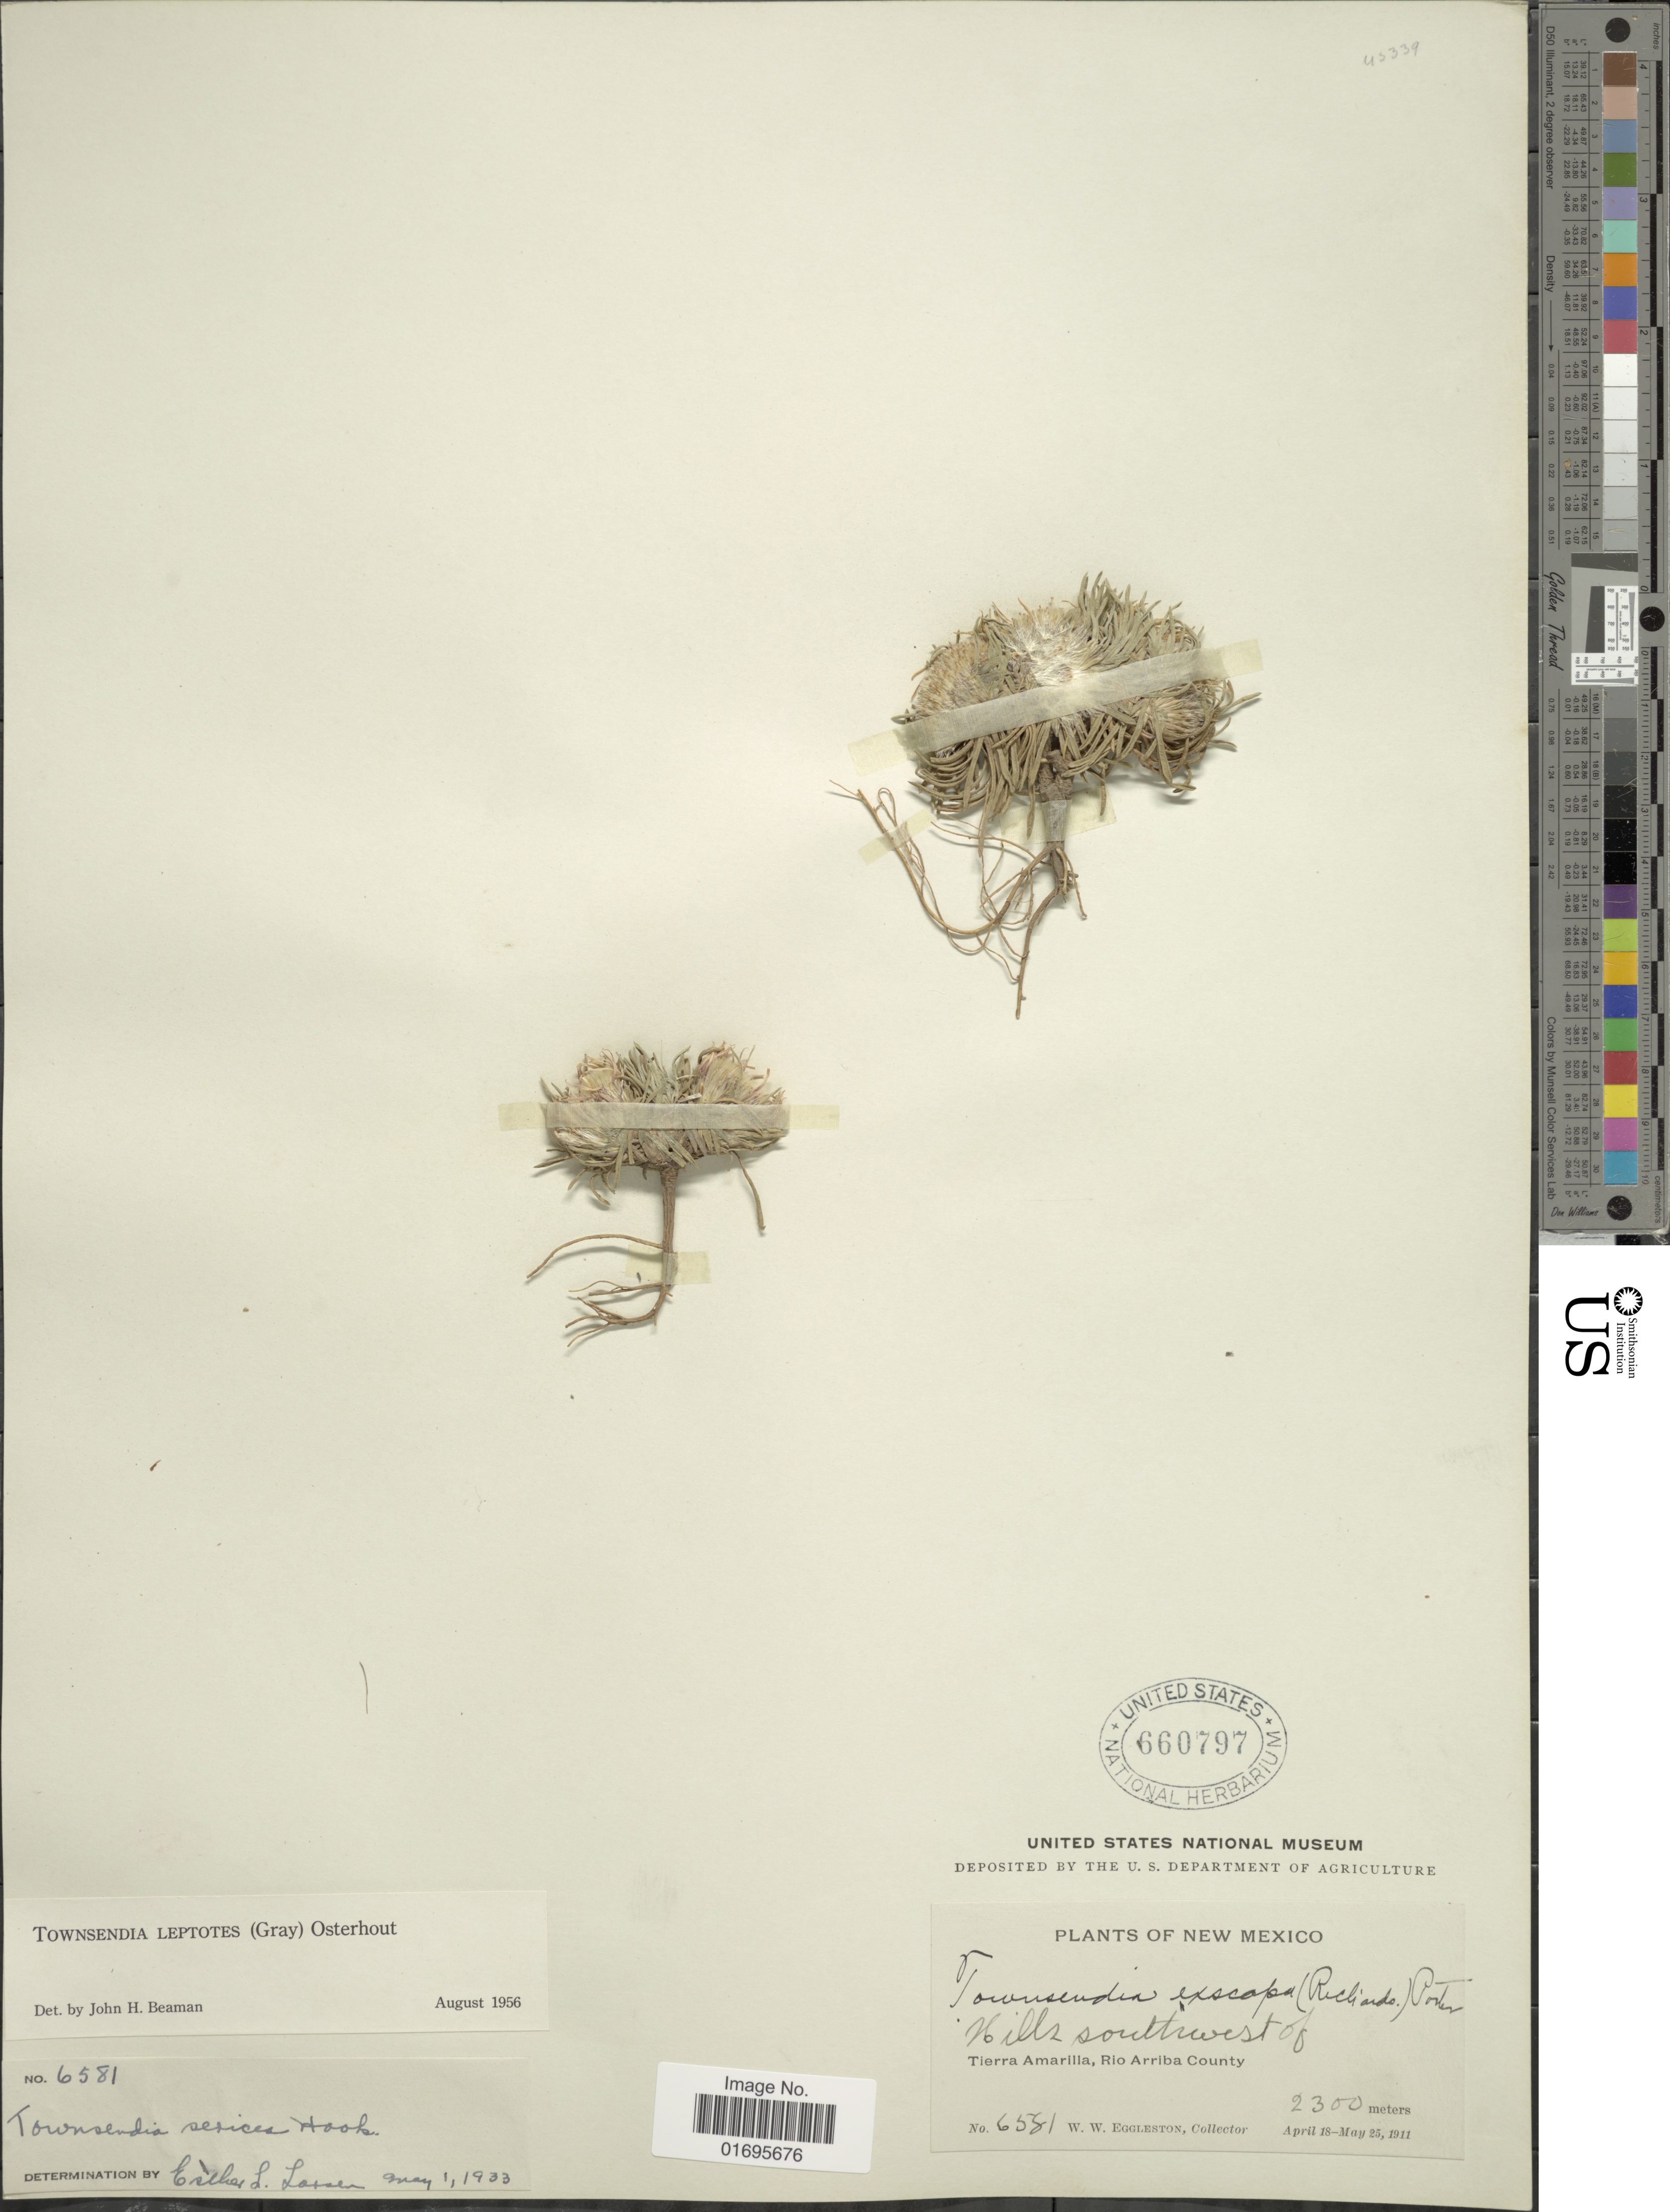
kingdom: Plantae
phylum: Tracheophyta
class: Magnoliopsida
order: Asterales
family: Asteraceae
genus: Townsendia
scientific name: Townsendia leptotes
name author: (A. Gray) Osterh.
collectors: W. W. Eggleston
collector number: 6581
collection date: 1911-04-18/1911-05-25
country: United States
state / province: New Mexico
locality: Hills southwest of Tierra Amarilla, Rio Arriba County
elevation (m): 2300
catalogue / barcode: US 660797